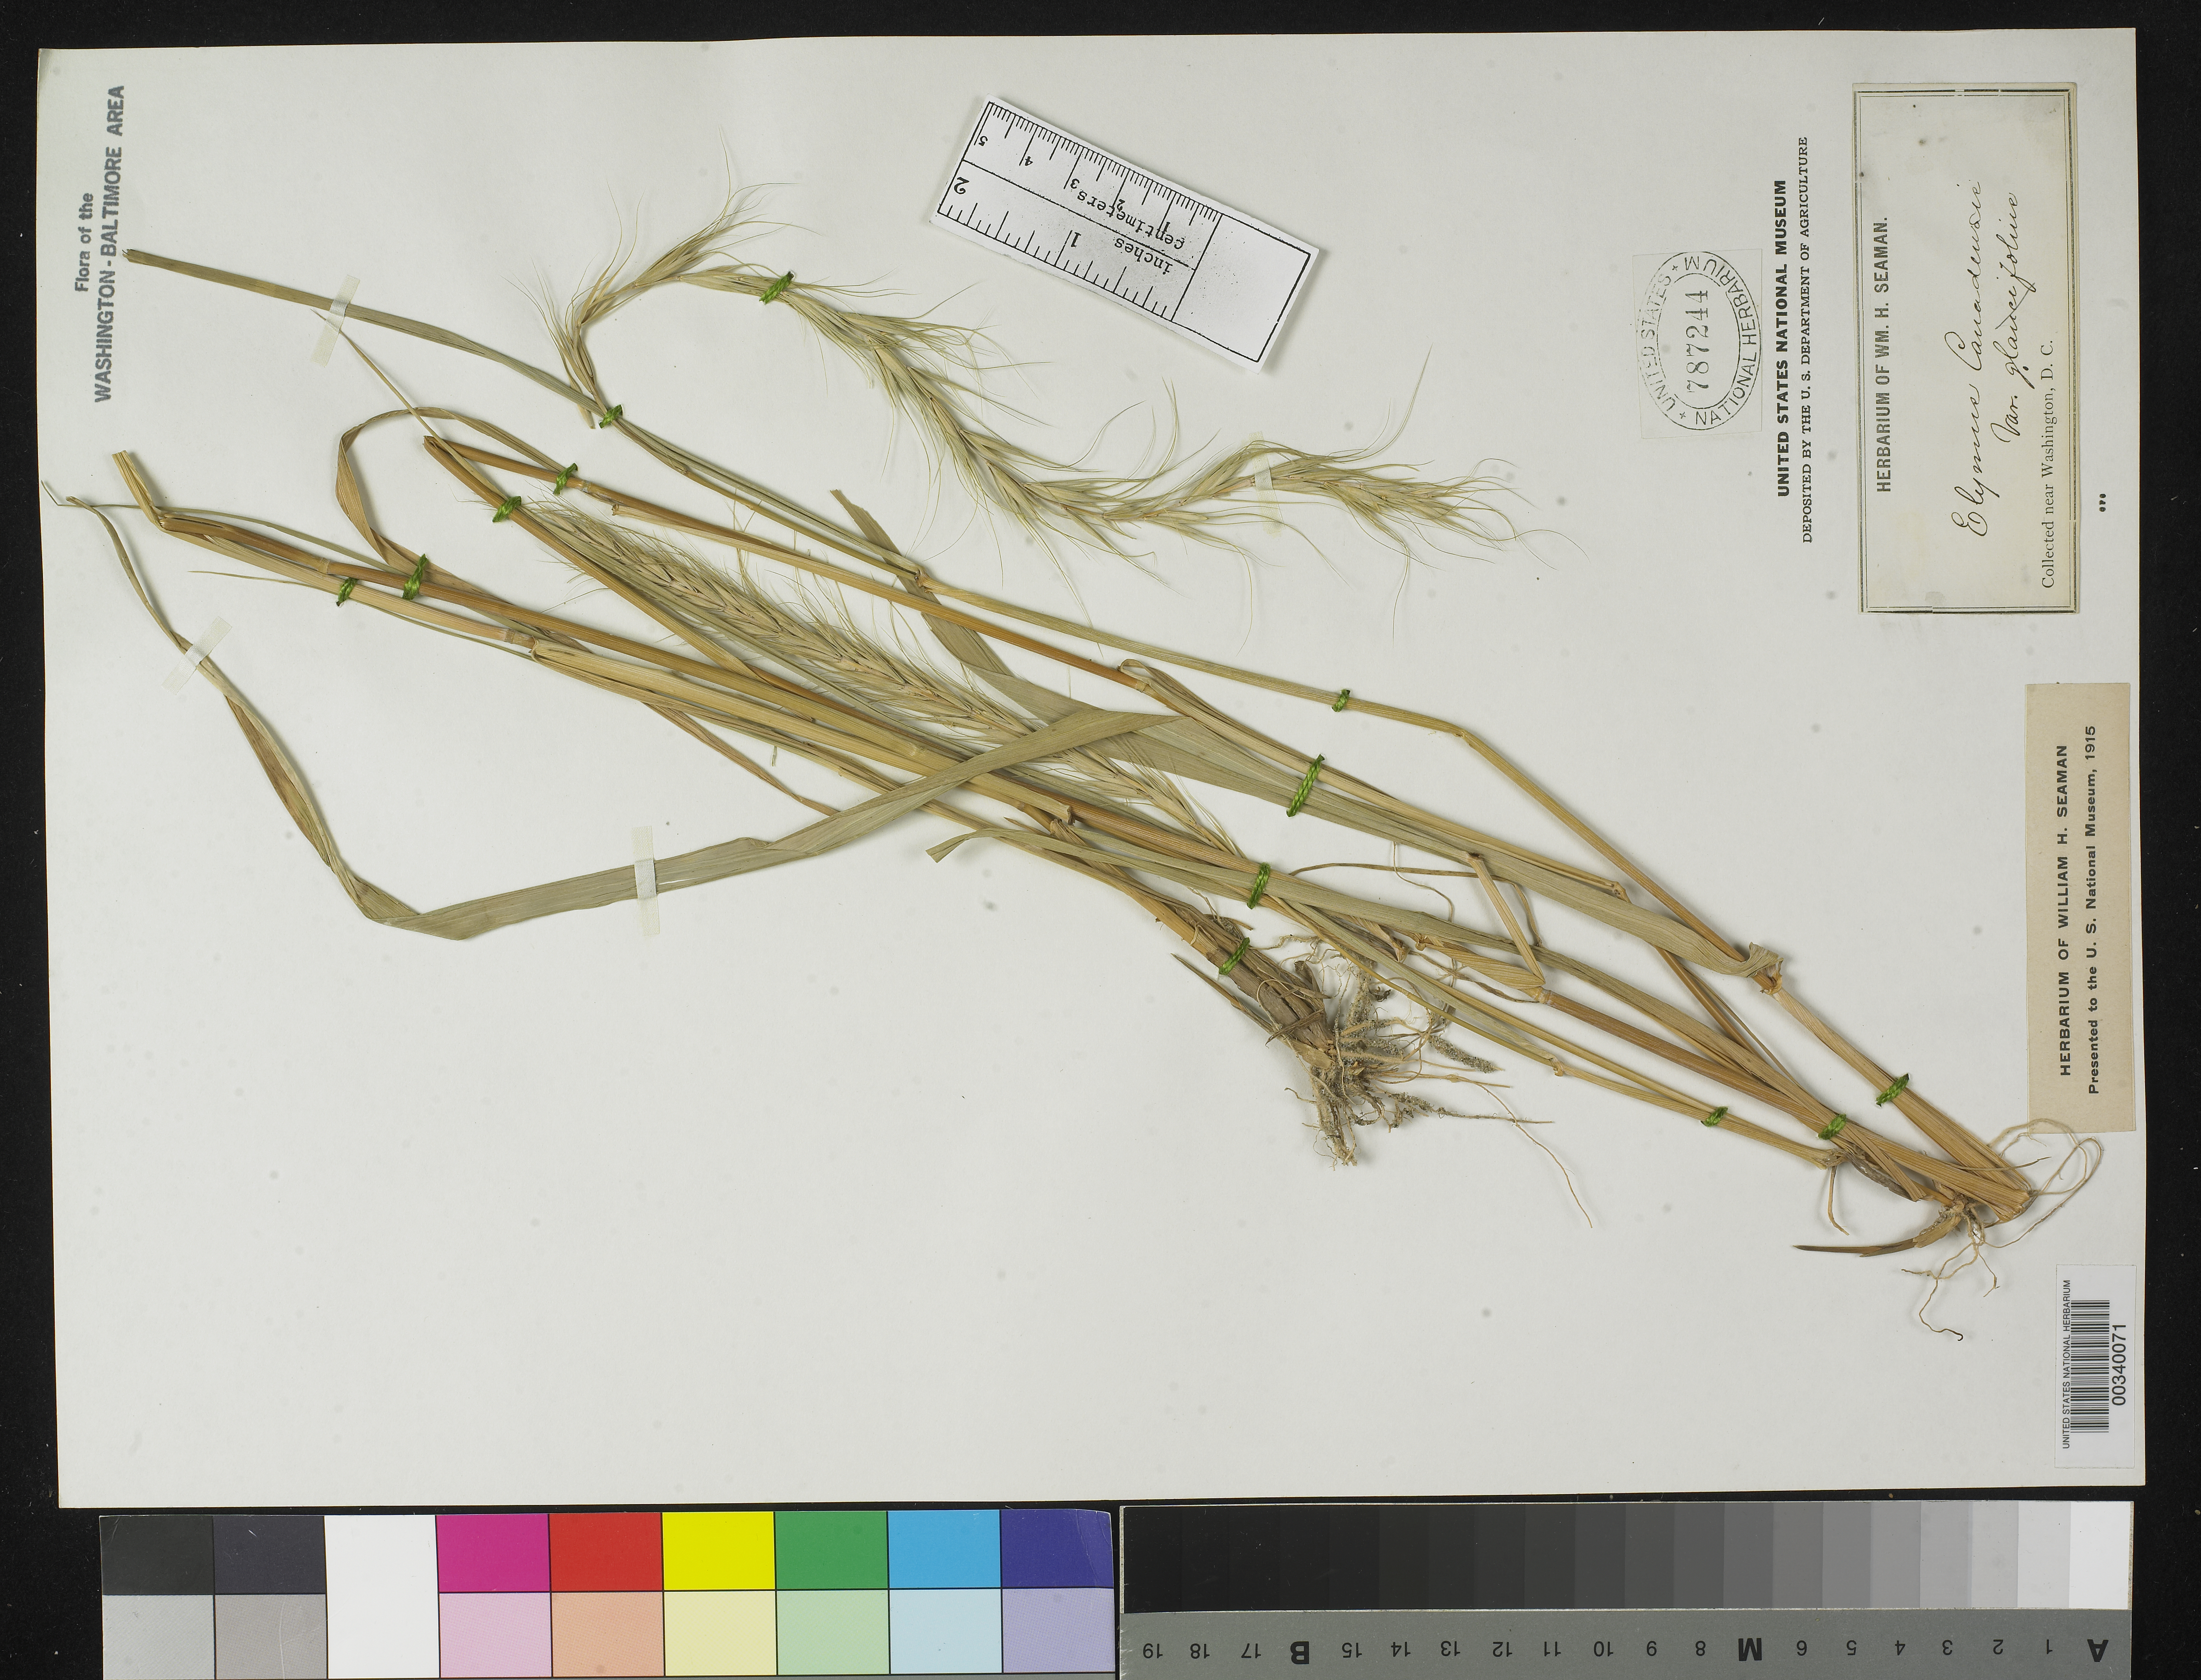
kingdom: Plantae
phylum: Tracheophyta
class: Liliopsida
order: Poales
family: Poaceae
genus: Elymus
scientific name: Elymus canadensis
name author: L.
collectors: W. Seaman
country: United States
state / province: District of Columbia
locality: Washington DC and vicinity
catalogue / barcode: US 787244